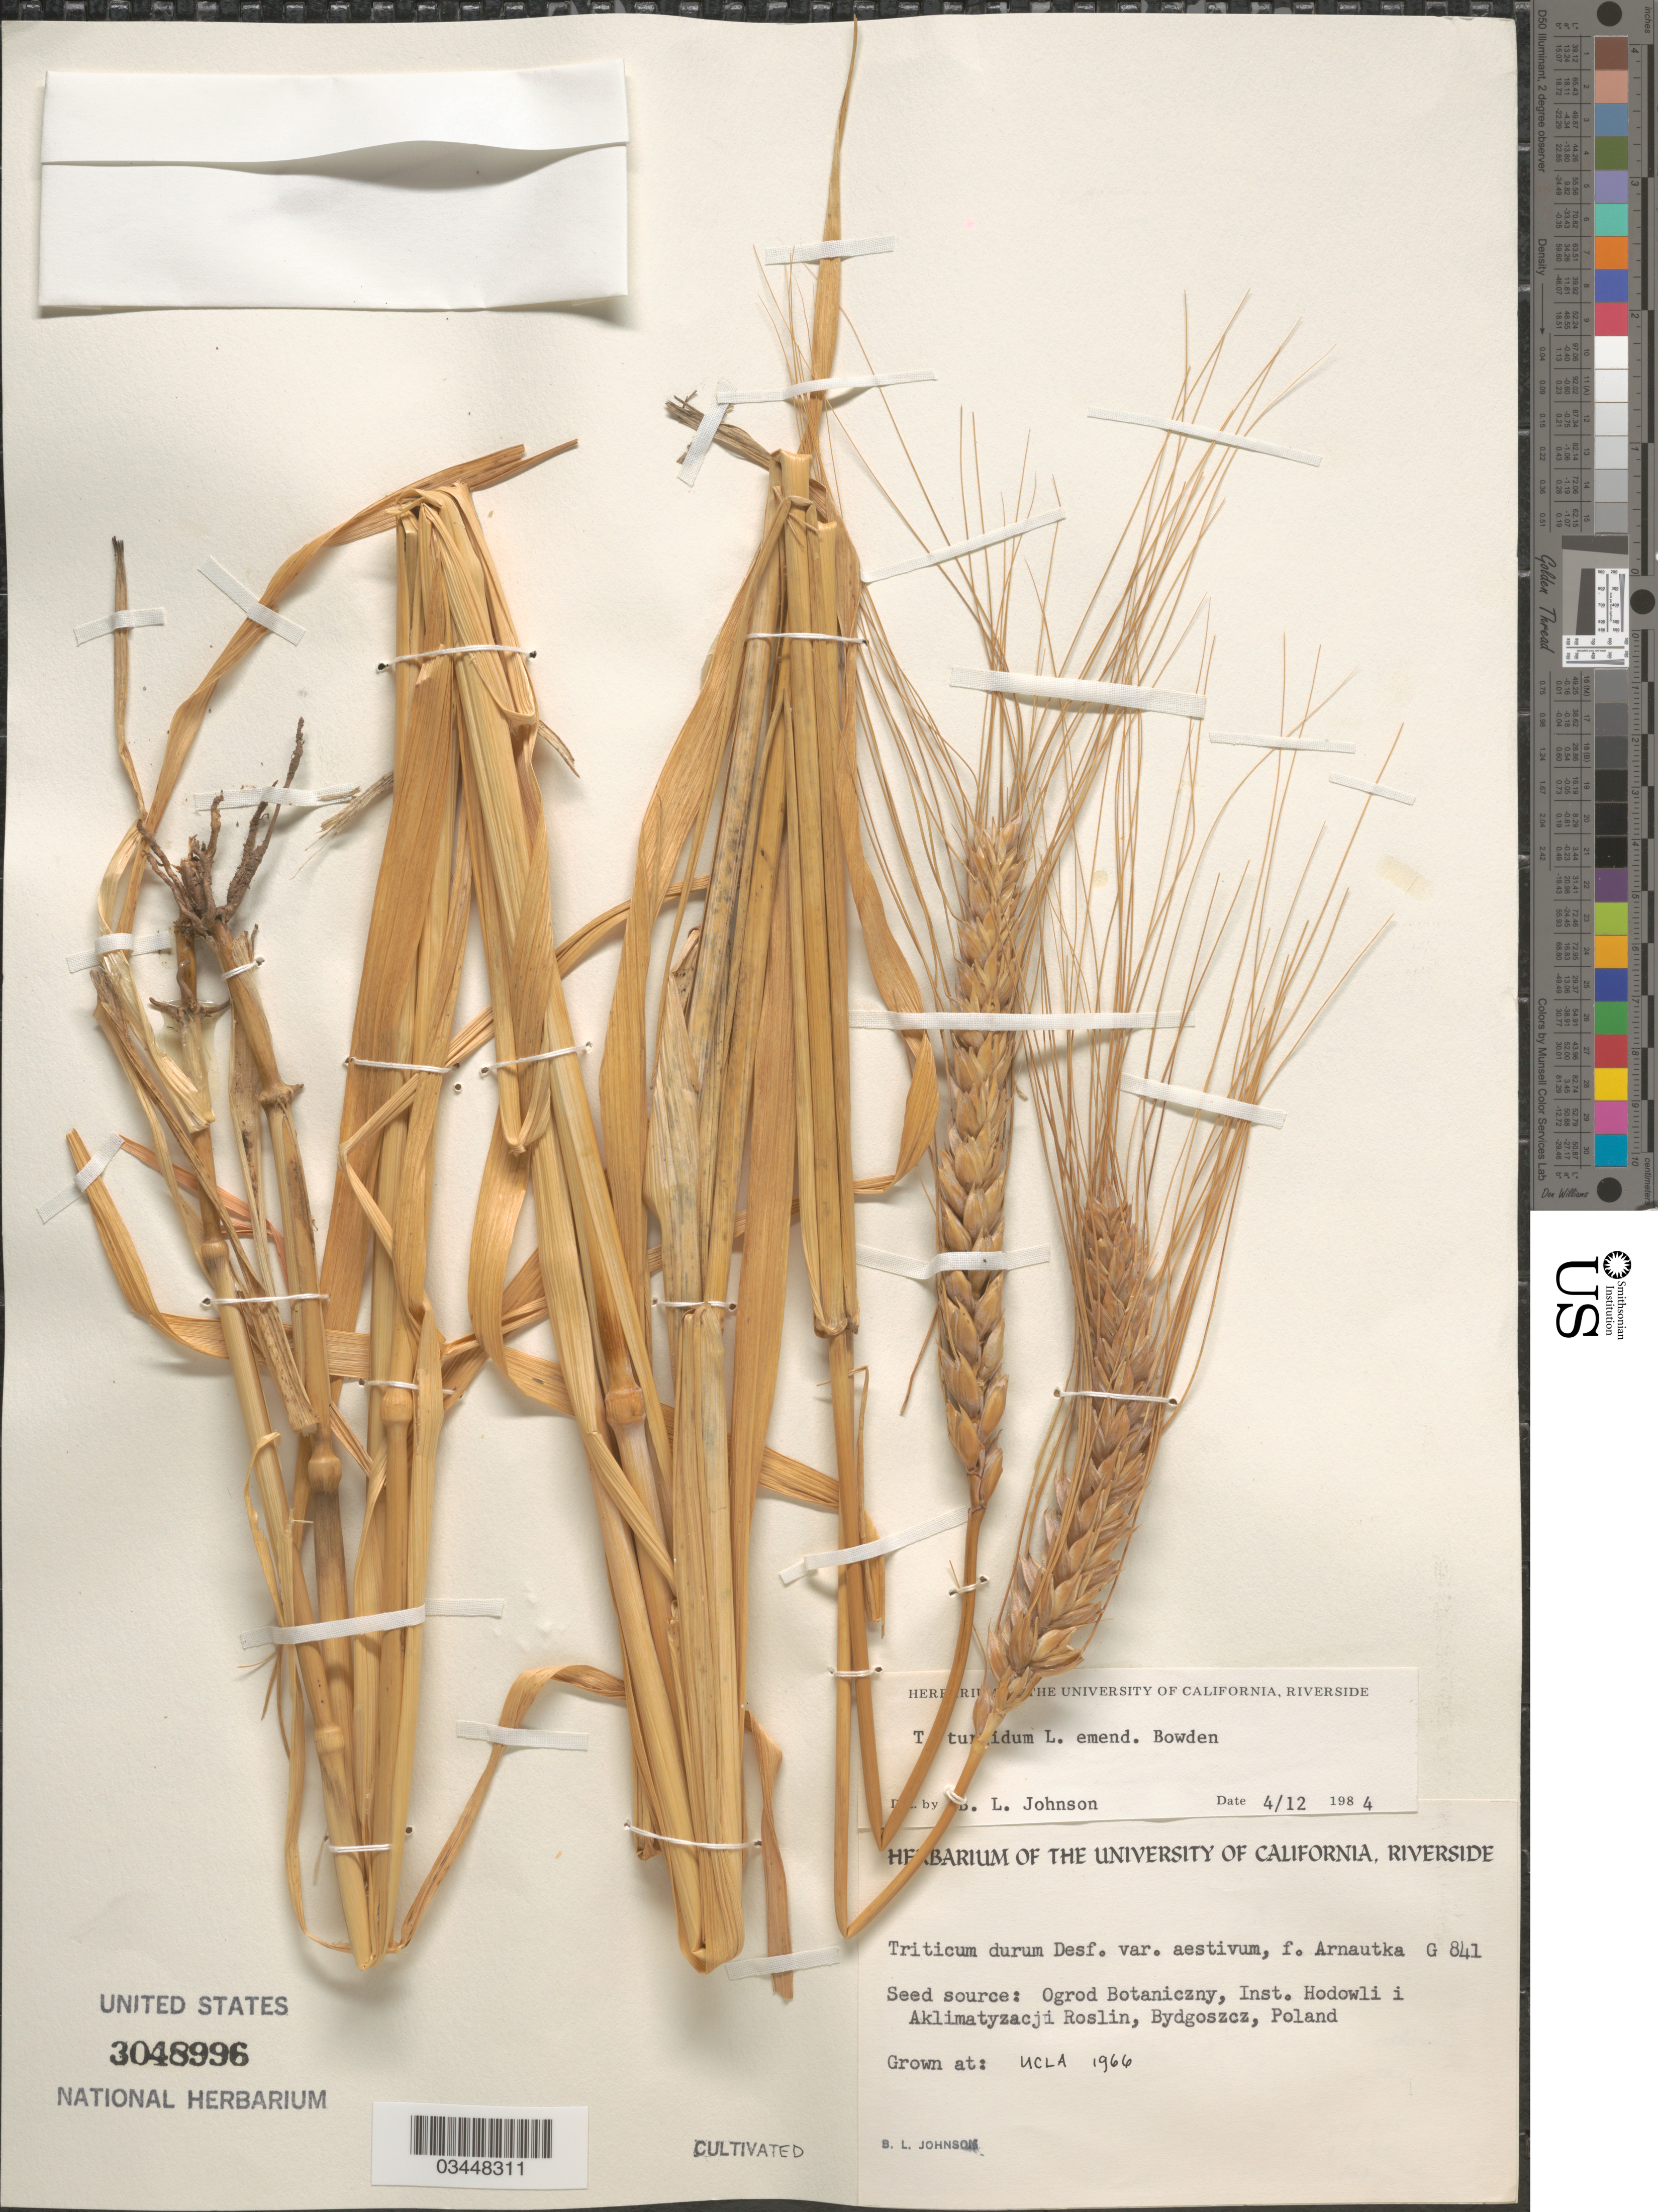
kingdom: Plantae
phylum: Tracheophyta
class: Liliopsida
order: Poales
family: Poaceae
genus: Triticum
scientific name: Triticum turgidum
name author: L.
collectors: B. Johnson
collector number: G841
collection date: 1966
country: United States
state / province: California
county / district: Los Angeles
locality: UCLA.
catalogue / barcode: US 3048996